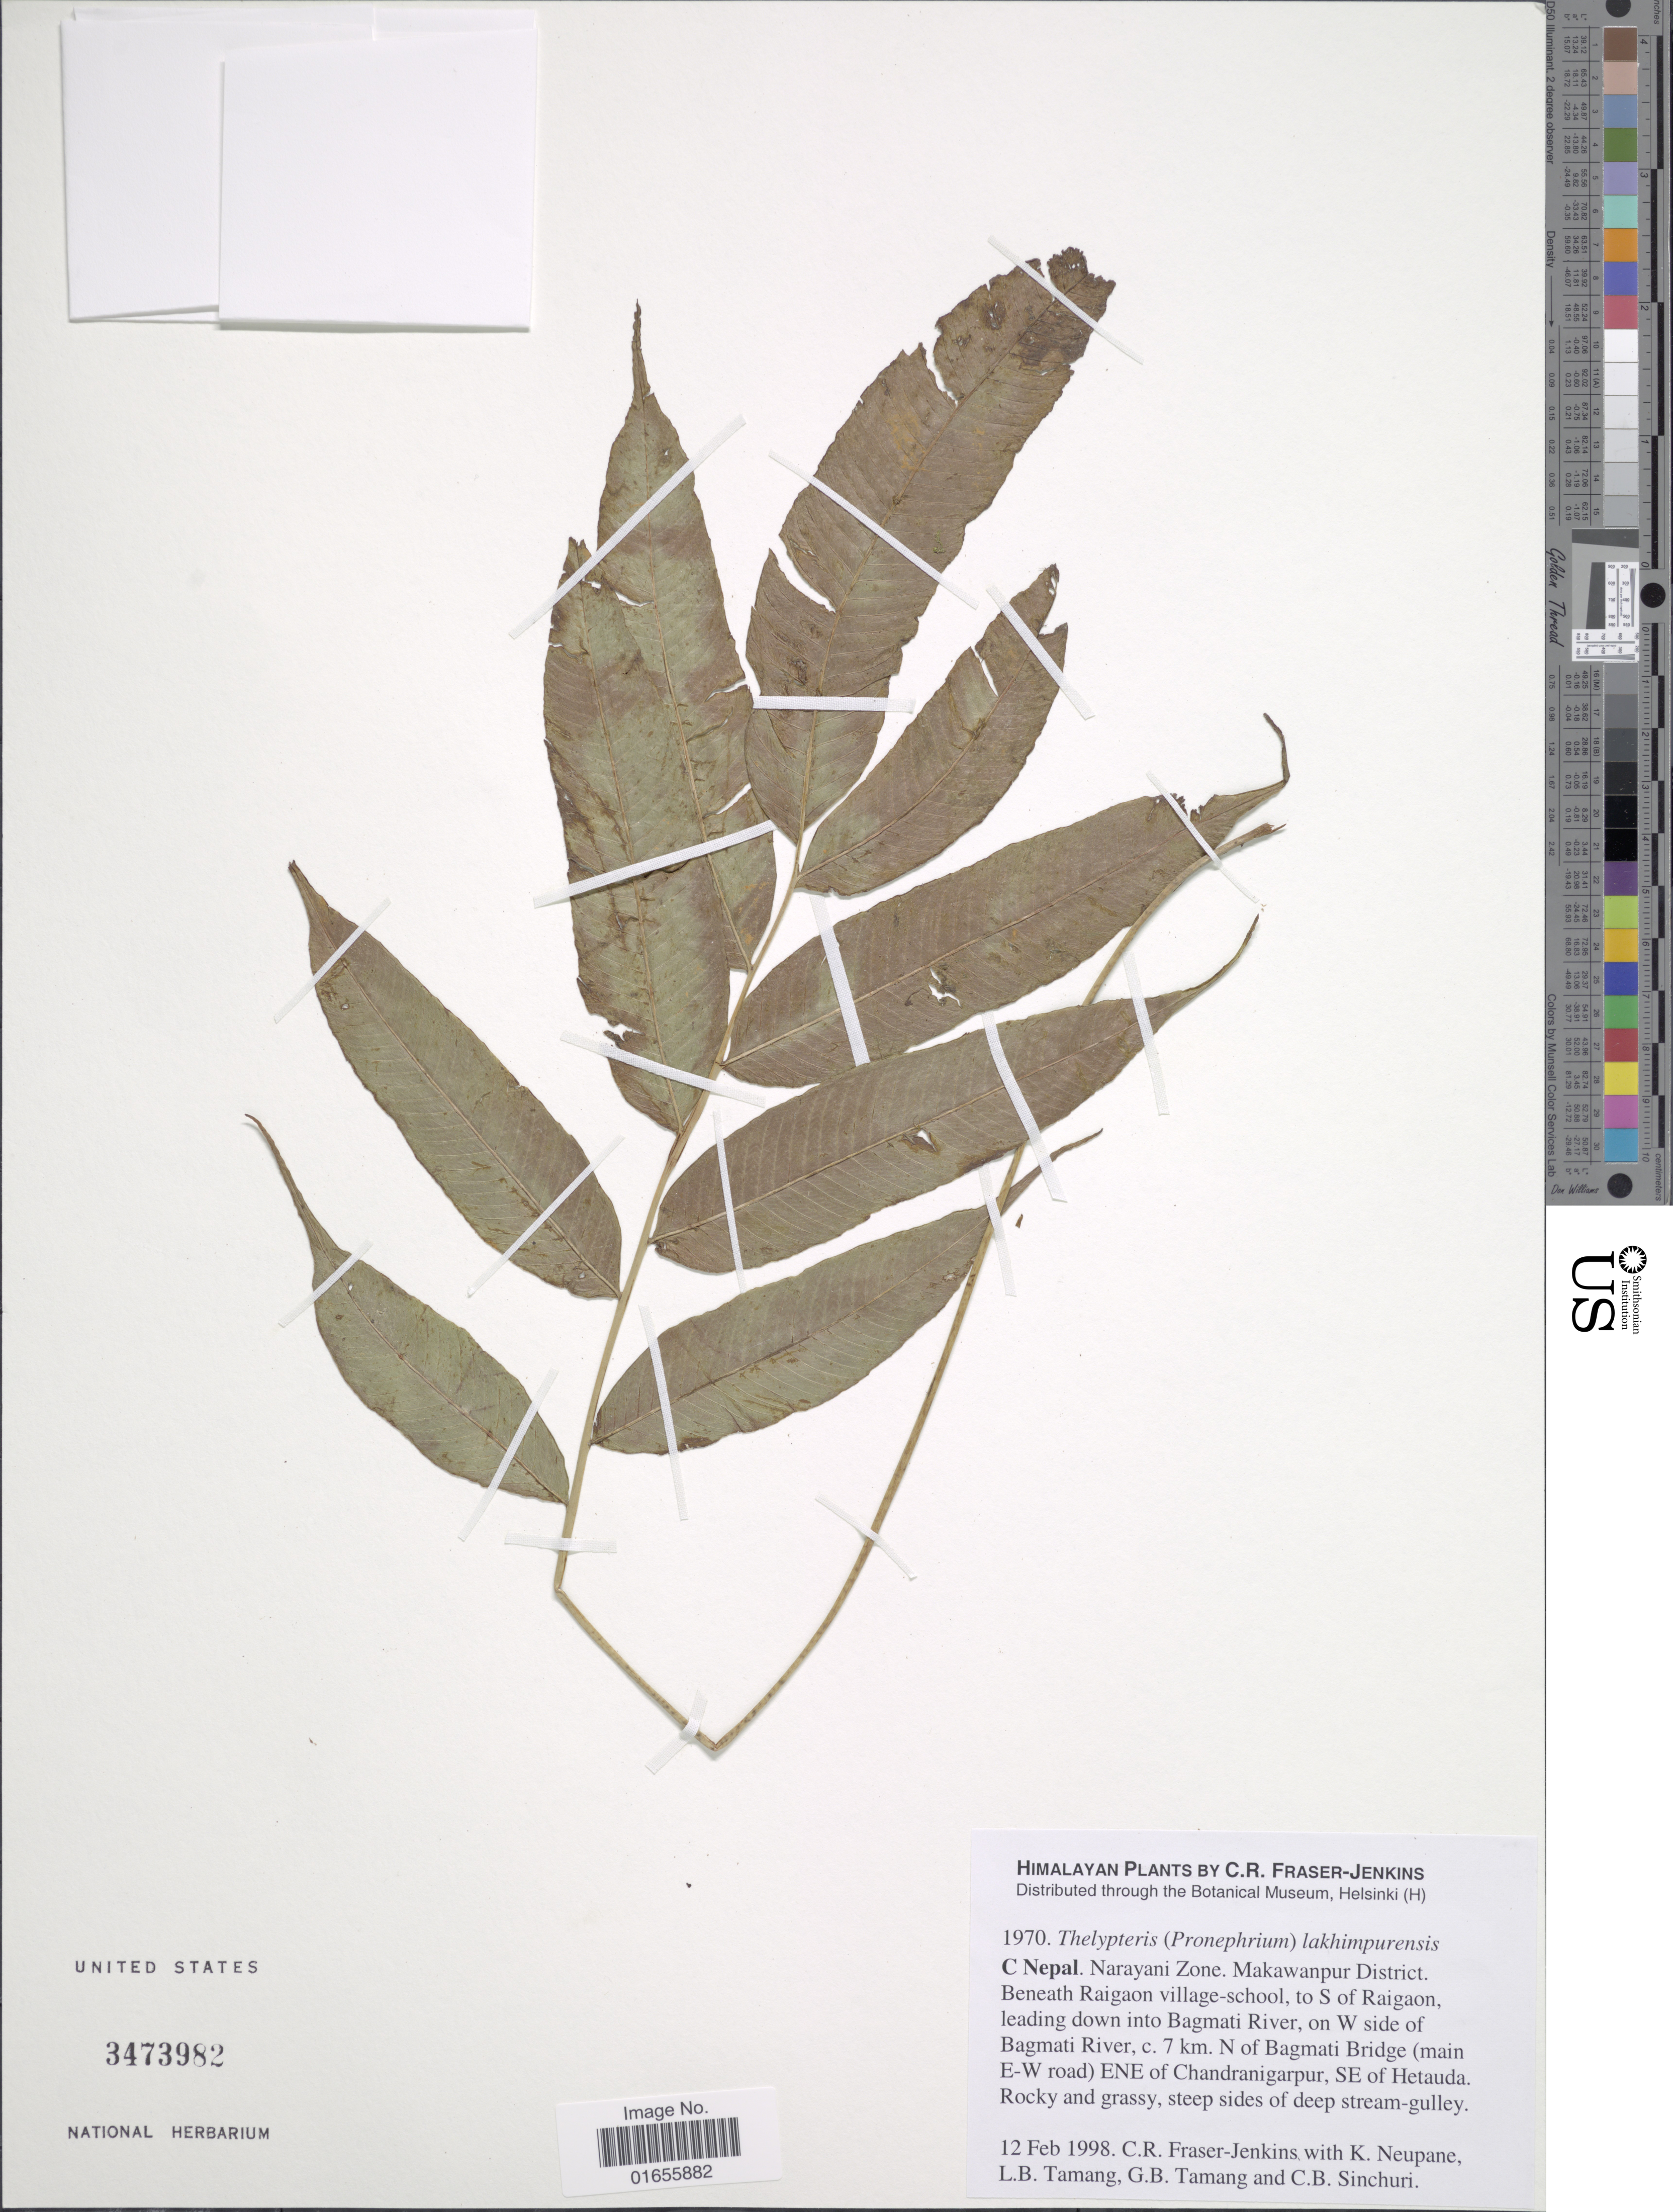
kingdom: Plantae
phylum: Tracheophyta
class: Polypodiopsida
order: Polypodiales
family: Thelypteridaceae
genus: Pronephrium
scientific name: Pronephrium lakhimpurense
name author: (Rosenst.) Holttum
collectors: C. R. Fraser-Jenkins, K. Neupane, L. Tamang, G. Tamang & C. Sinchuri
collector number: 1970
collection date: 1998-02-12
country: Nepal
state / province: Narayani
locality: C Nepal. Makawanpur District. Beneath Raigaon village - school, to S of Raigaon, leading down into Bagmati River, on W side of Bagmati River, c 7 km. N of Bagmati Bridge (main E-W road) ENE of Chandranigarpur, SE of Hetauda. Rocky and grassy, steep sides of deep stream - gulley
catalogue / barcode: US 3473982